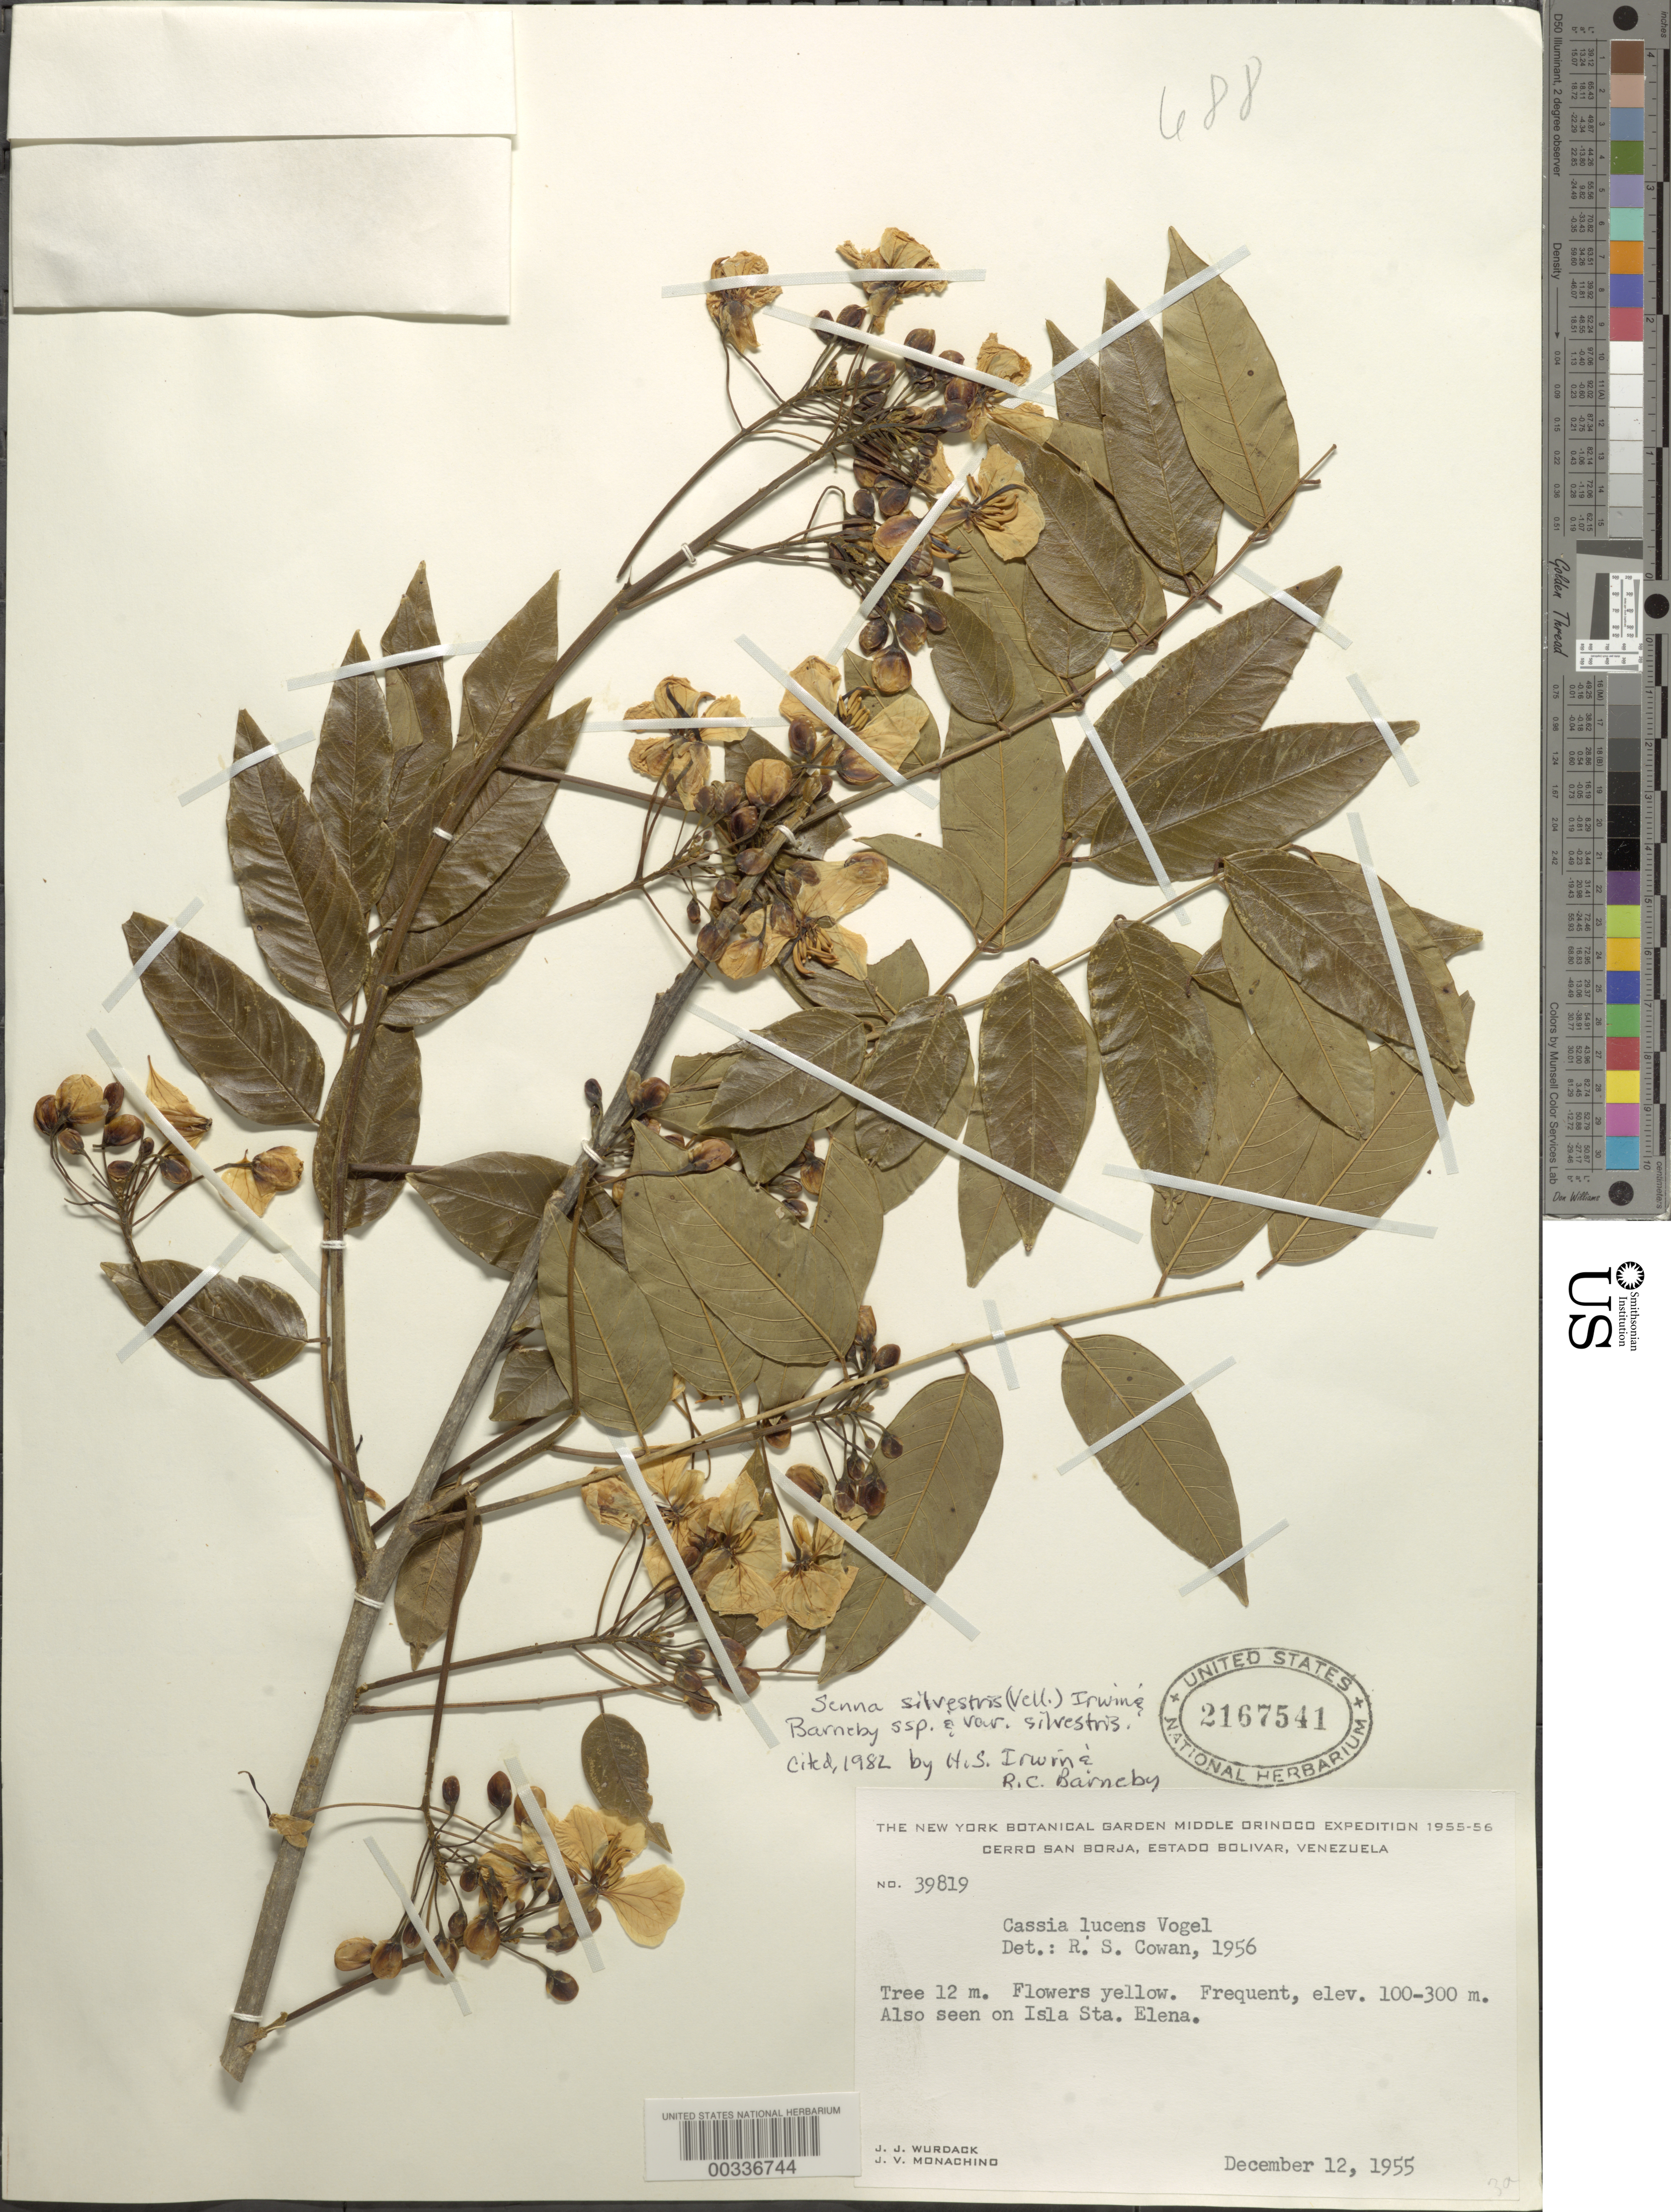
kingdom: Plantae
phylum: Tracheophyta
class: Magnoliopsida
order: Fabales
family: Fabaceae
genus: Senna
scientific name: Senna silvestris var. silvestris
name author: (Vell.) H.S. Irwin & Barneby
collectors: J. J. Wurdack & J. V. Monachino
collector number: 39819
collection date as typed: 12 Dec 1955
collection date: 1955-12-12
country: Venezuela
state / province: Bolivar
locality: Also seen on isla sta. elena; cerro san borja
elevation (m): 100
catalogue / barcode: US 2167541